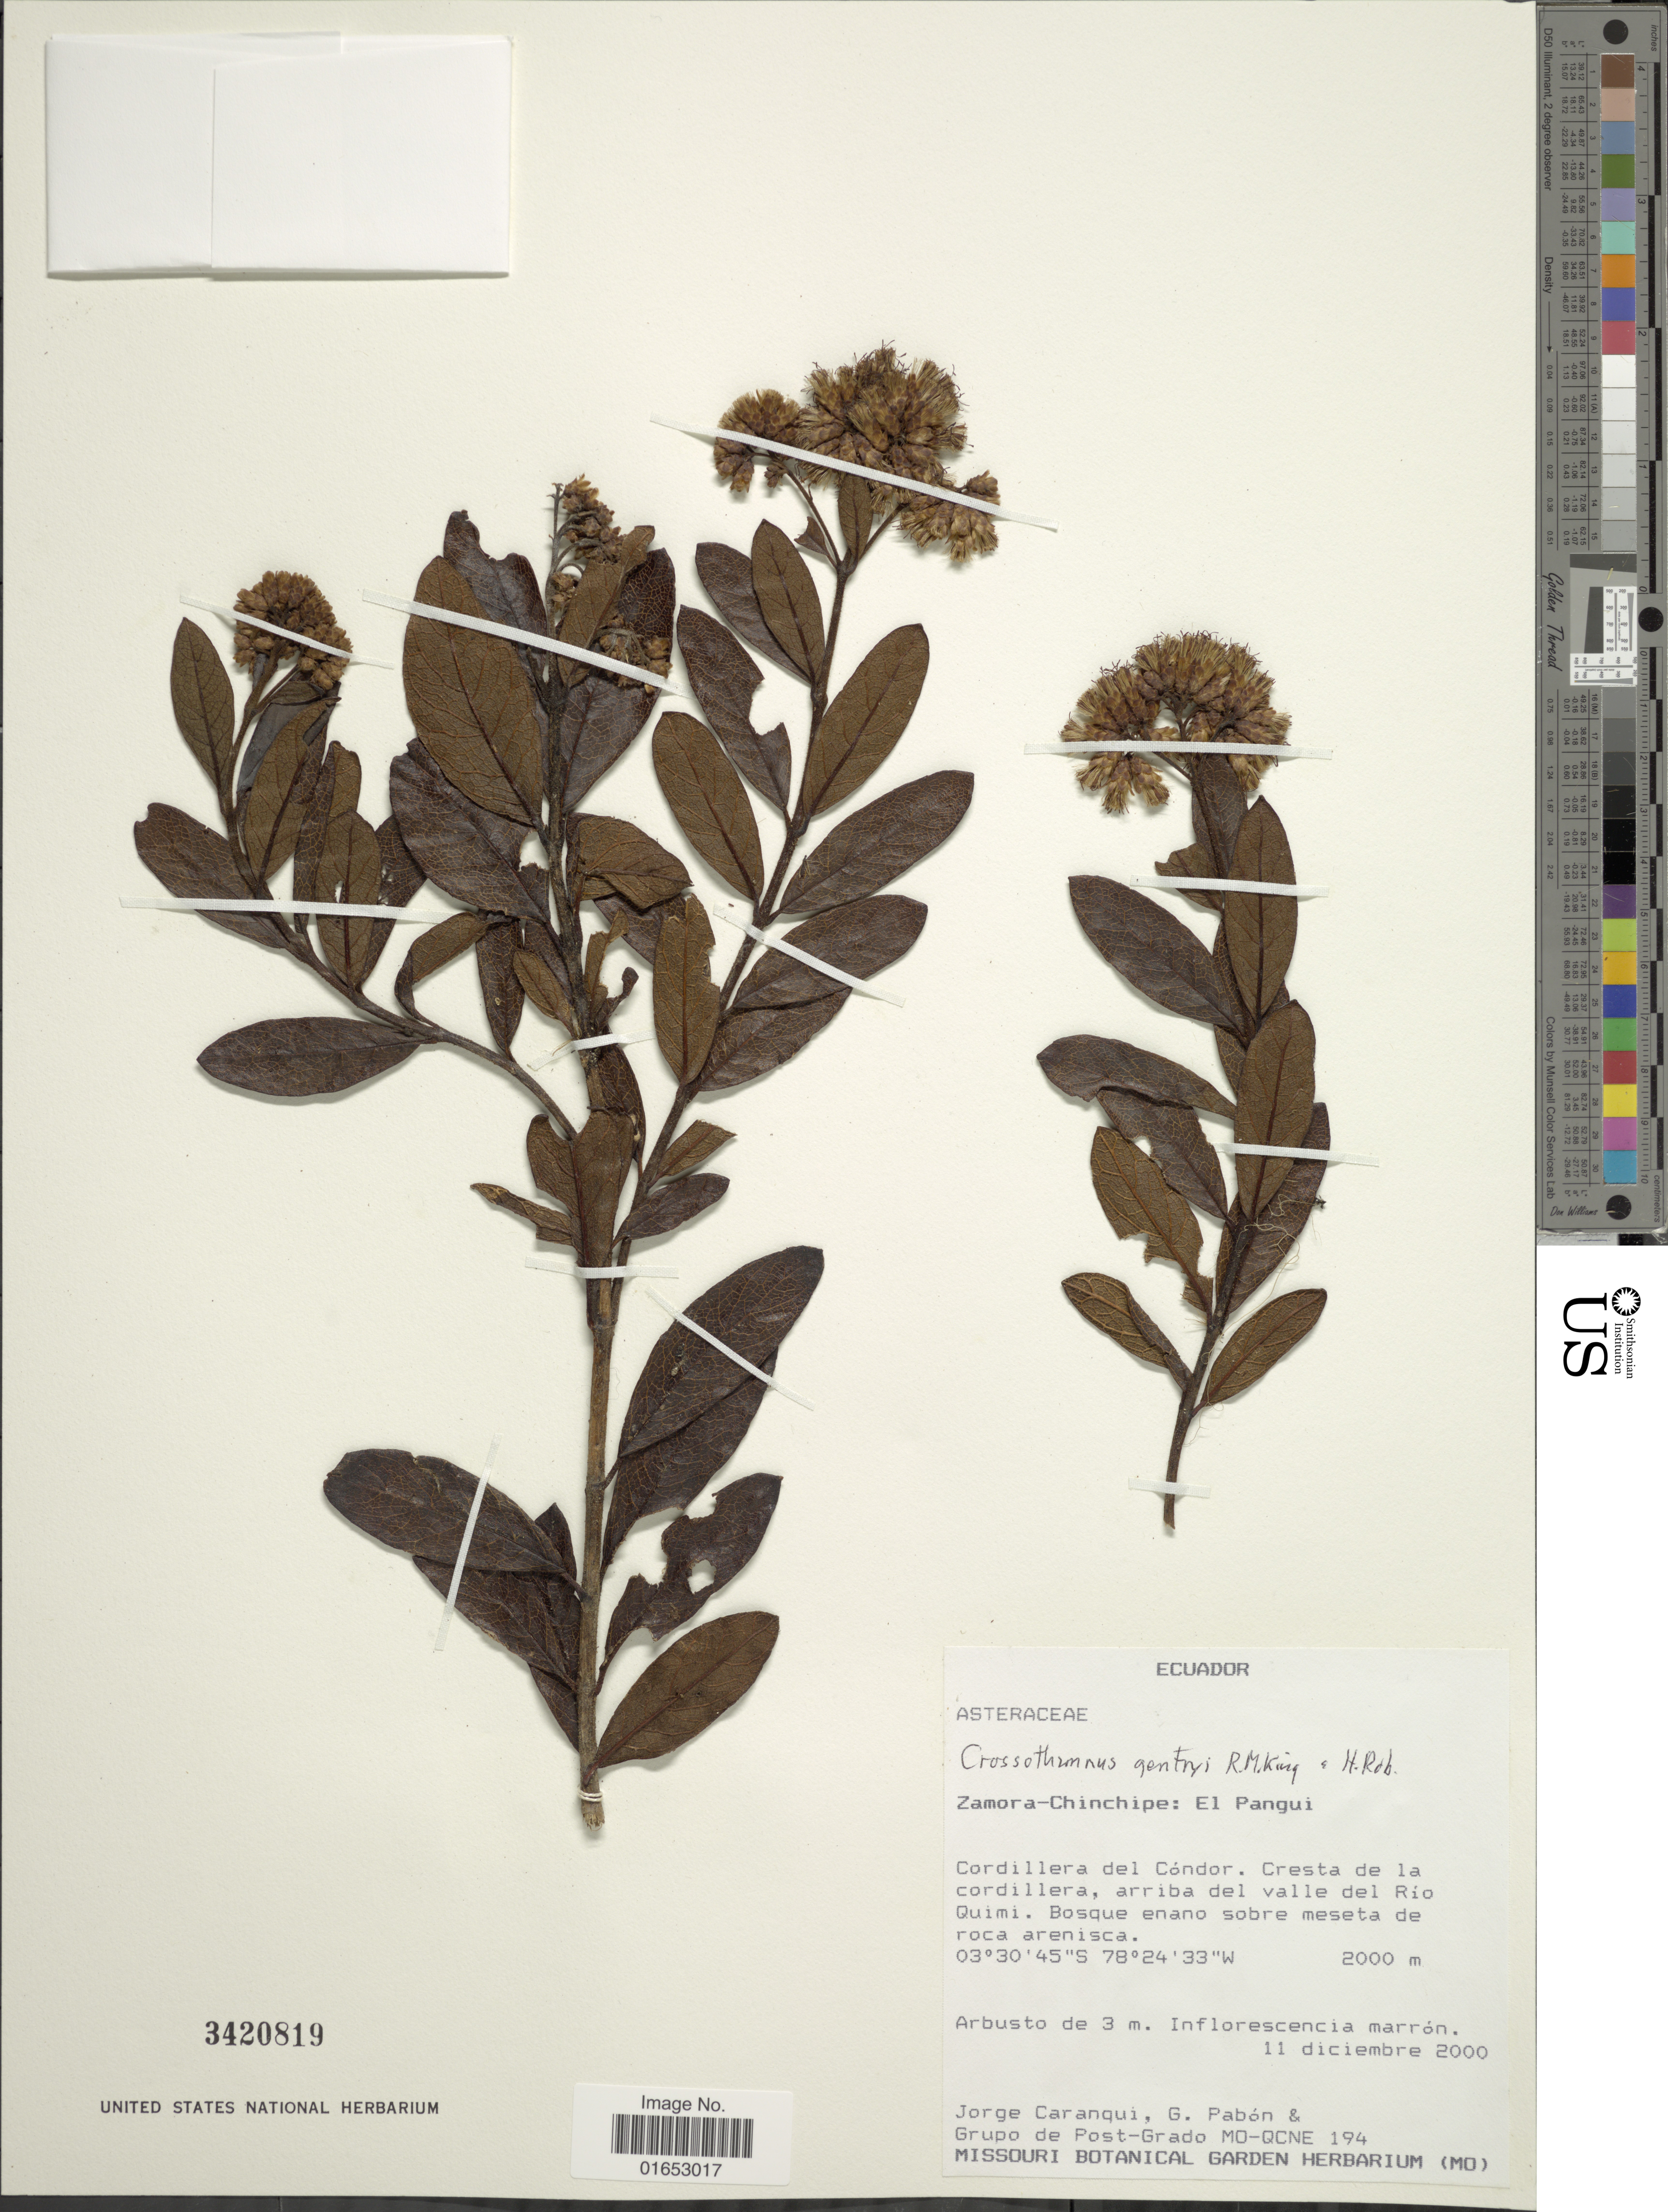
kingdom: Plantae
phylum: Tracheophyta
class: Magnoliopsida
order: Asterales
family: Asteraceae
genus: Crossothamnus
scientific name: Crossothamnus gentryi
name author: R.M. King & H. Rob.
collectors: J. Caranqui, G. Pabón & Grupo Post-Grado MO-QCNE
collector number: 194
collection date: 2000-12-11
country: Ecuador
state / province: Zamora-Chinchipe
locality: Cordillera del Cóndor. Cresta de la cordillera, arriba del valle del Río Quimi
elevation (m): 2000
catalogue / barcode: US 3420819